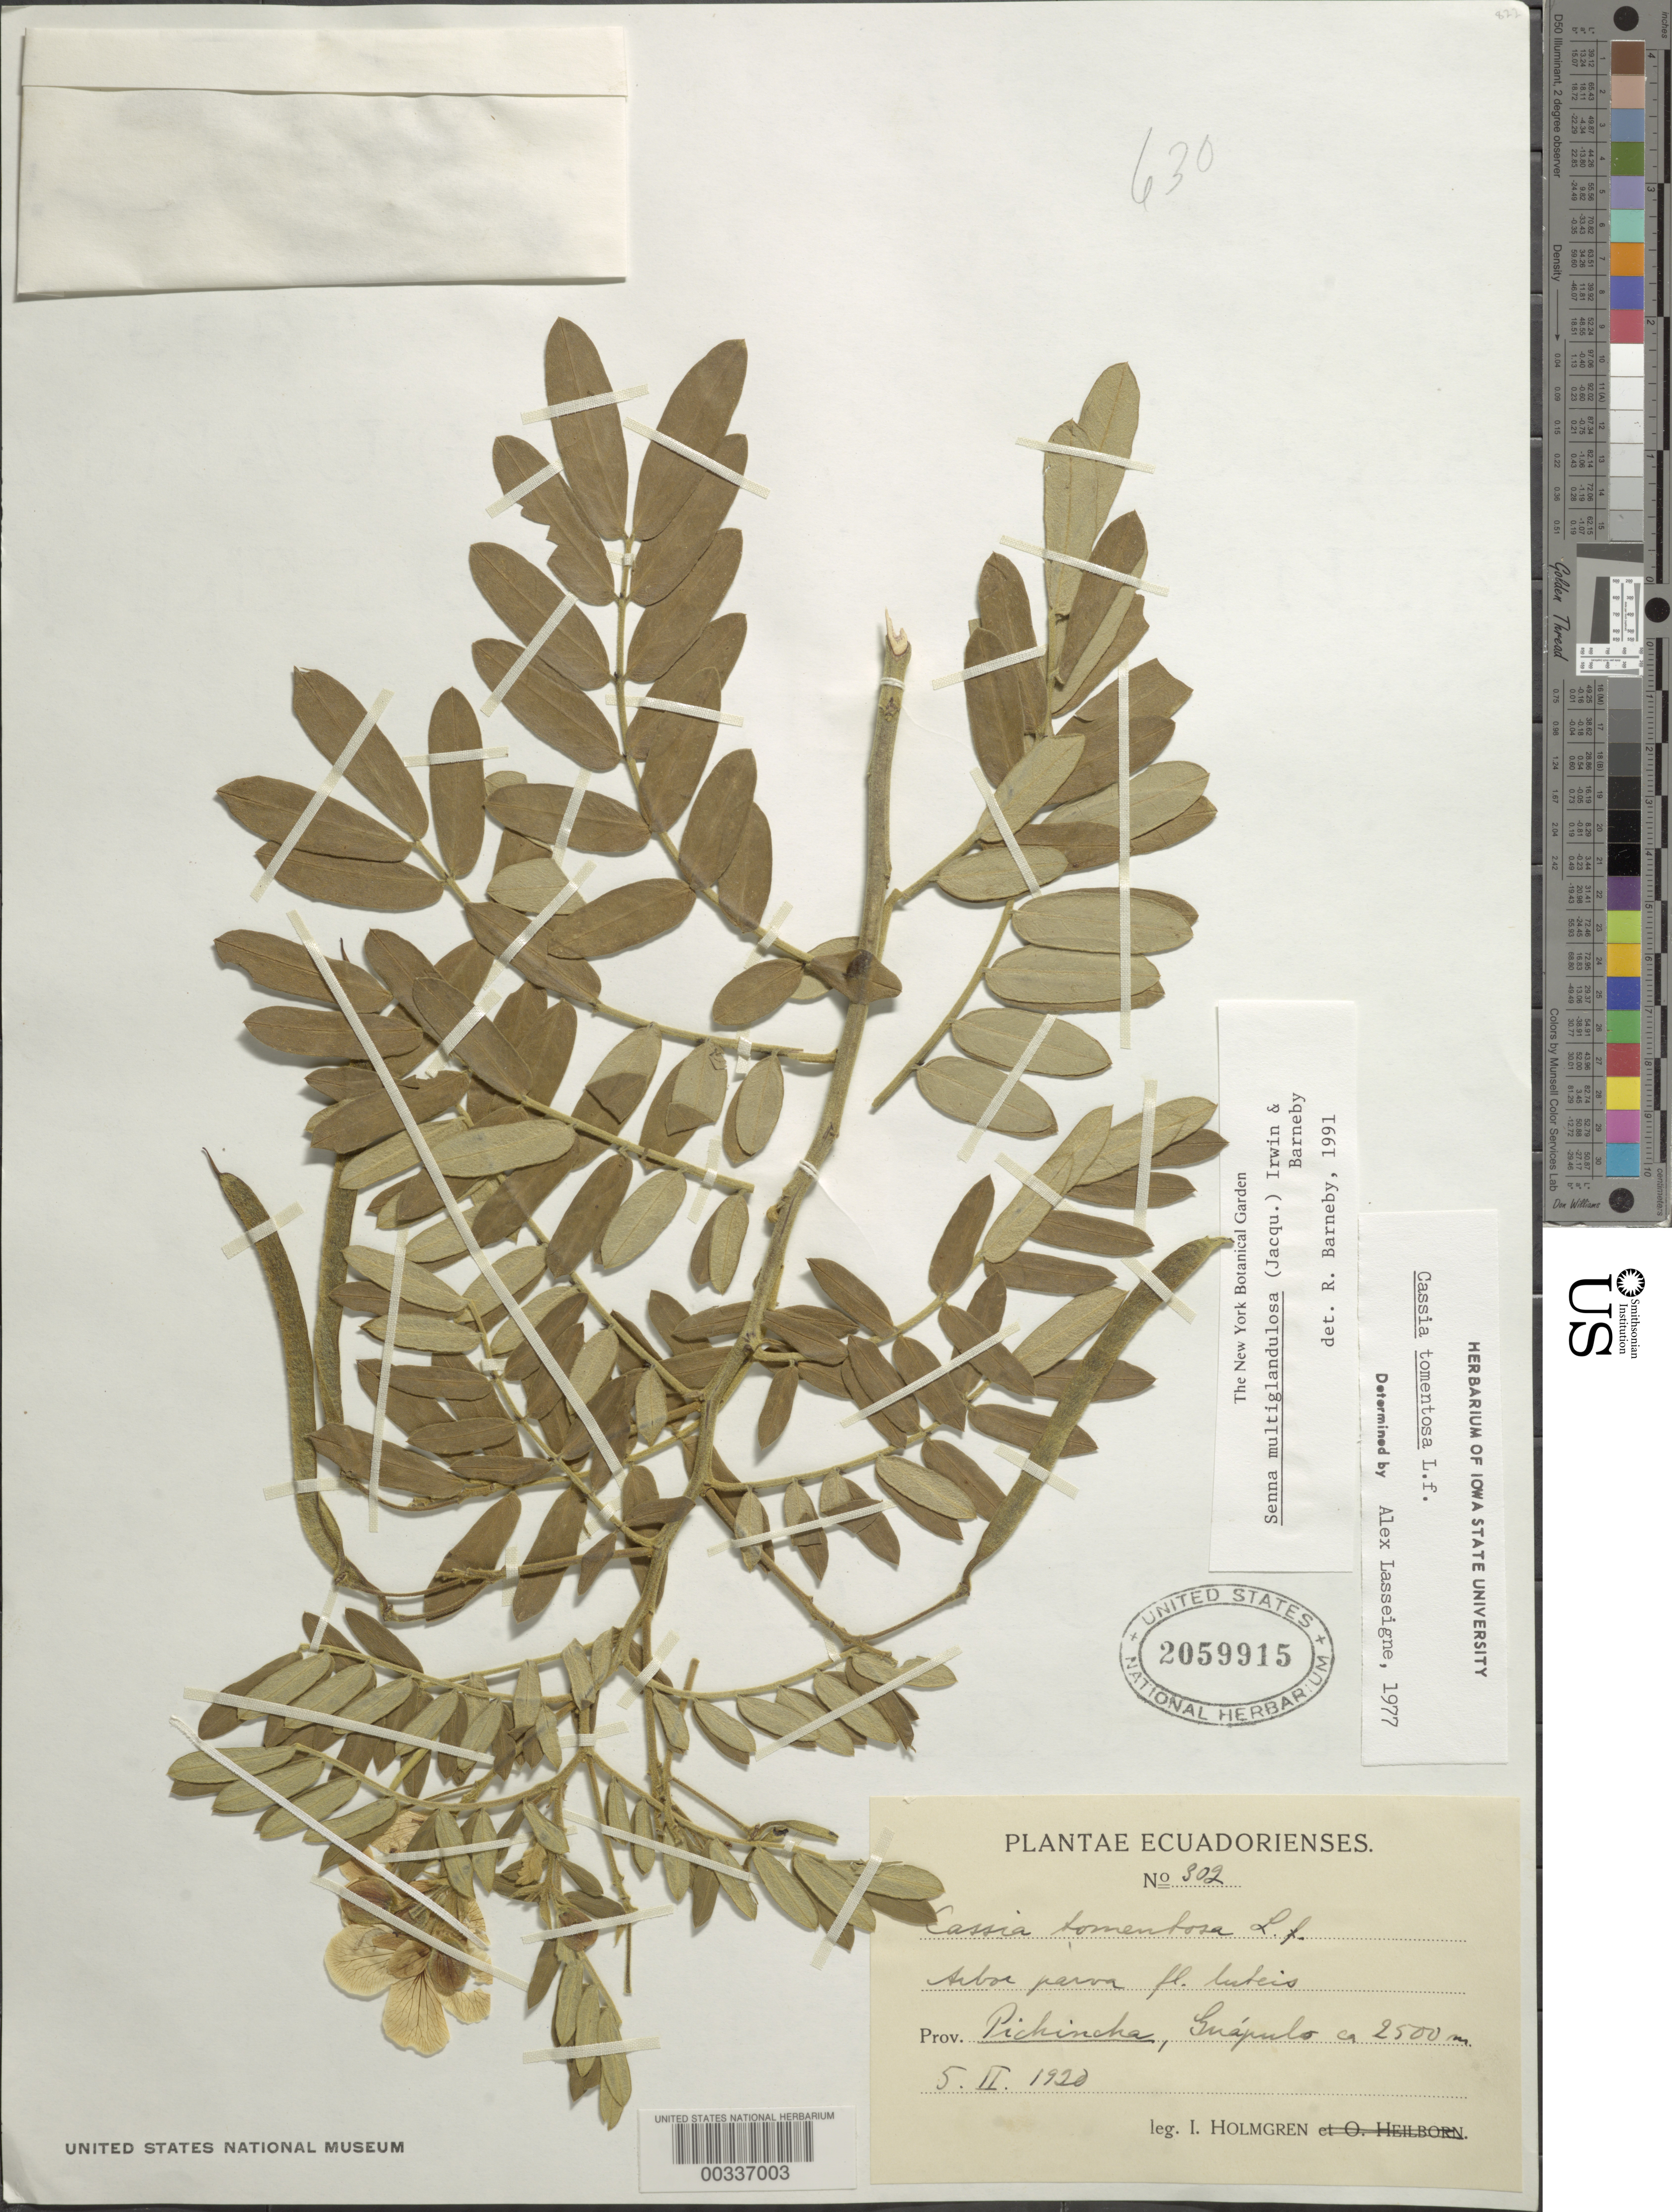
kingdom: Plantae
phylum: Tracheophyta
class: Magnoliopsida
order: Fabales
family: Fabaceae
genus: Senna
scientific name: Senna multiglandulosa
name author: (Jacq.) H.S. Irwin & Barneby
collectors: I. A. Holmgren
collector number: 302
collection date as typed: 05 Feb 1920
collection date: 1920-02-05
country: Ecuador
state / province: Pichincha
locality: GuApulo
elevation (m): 2500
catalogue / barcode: US 2059915